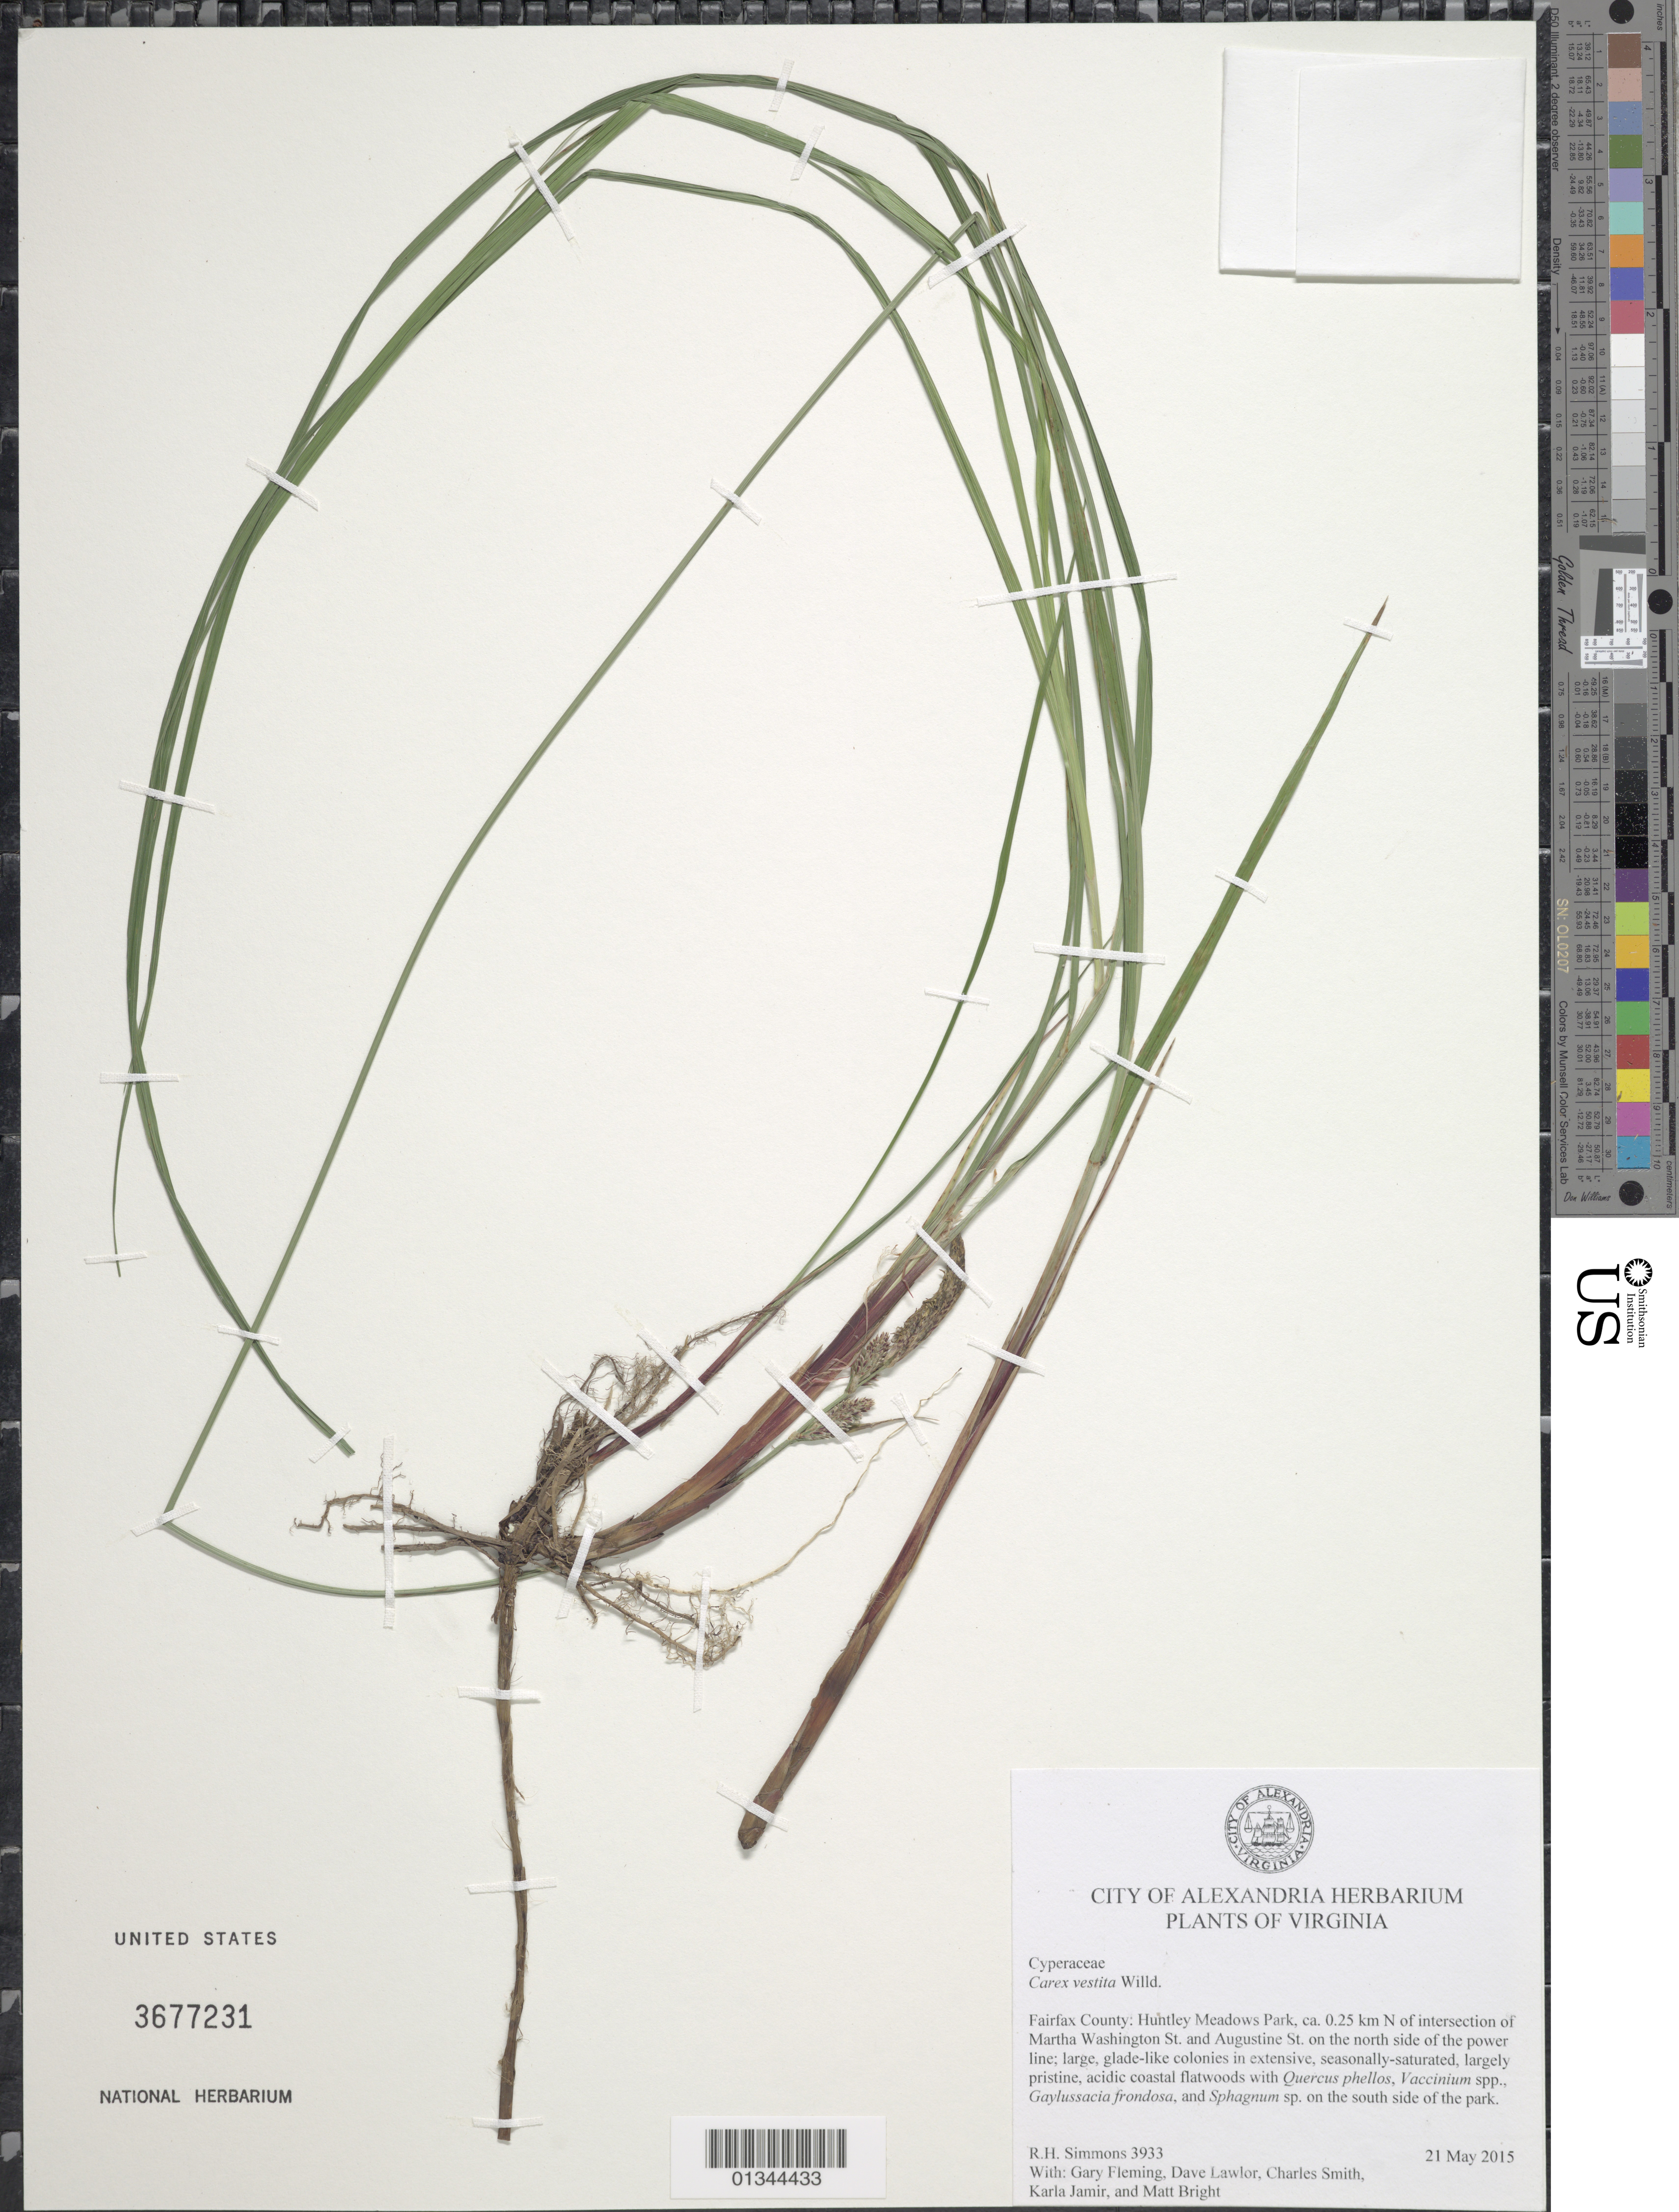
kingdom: Plantae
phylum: Tracheophyta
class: Liliopsida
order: Poales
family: Cyperaceae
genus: Carex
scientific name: Carex vestita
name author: Willd.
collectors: R. H. Simmons, G. Fleming, D. Lawlor, C. Smith, K. Jamir & M. Bright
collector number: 3933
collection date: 2015-05-21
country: United States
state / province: Virginia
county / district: Fairfax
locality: Huntley Meadows Park, ca. 0.25 km N of intersection of Martha Washington Street and Augustine Street on the north side of the power line, on south side of park.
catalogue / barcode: US 3677231